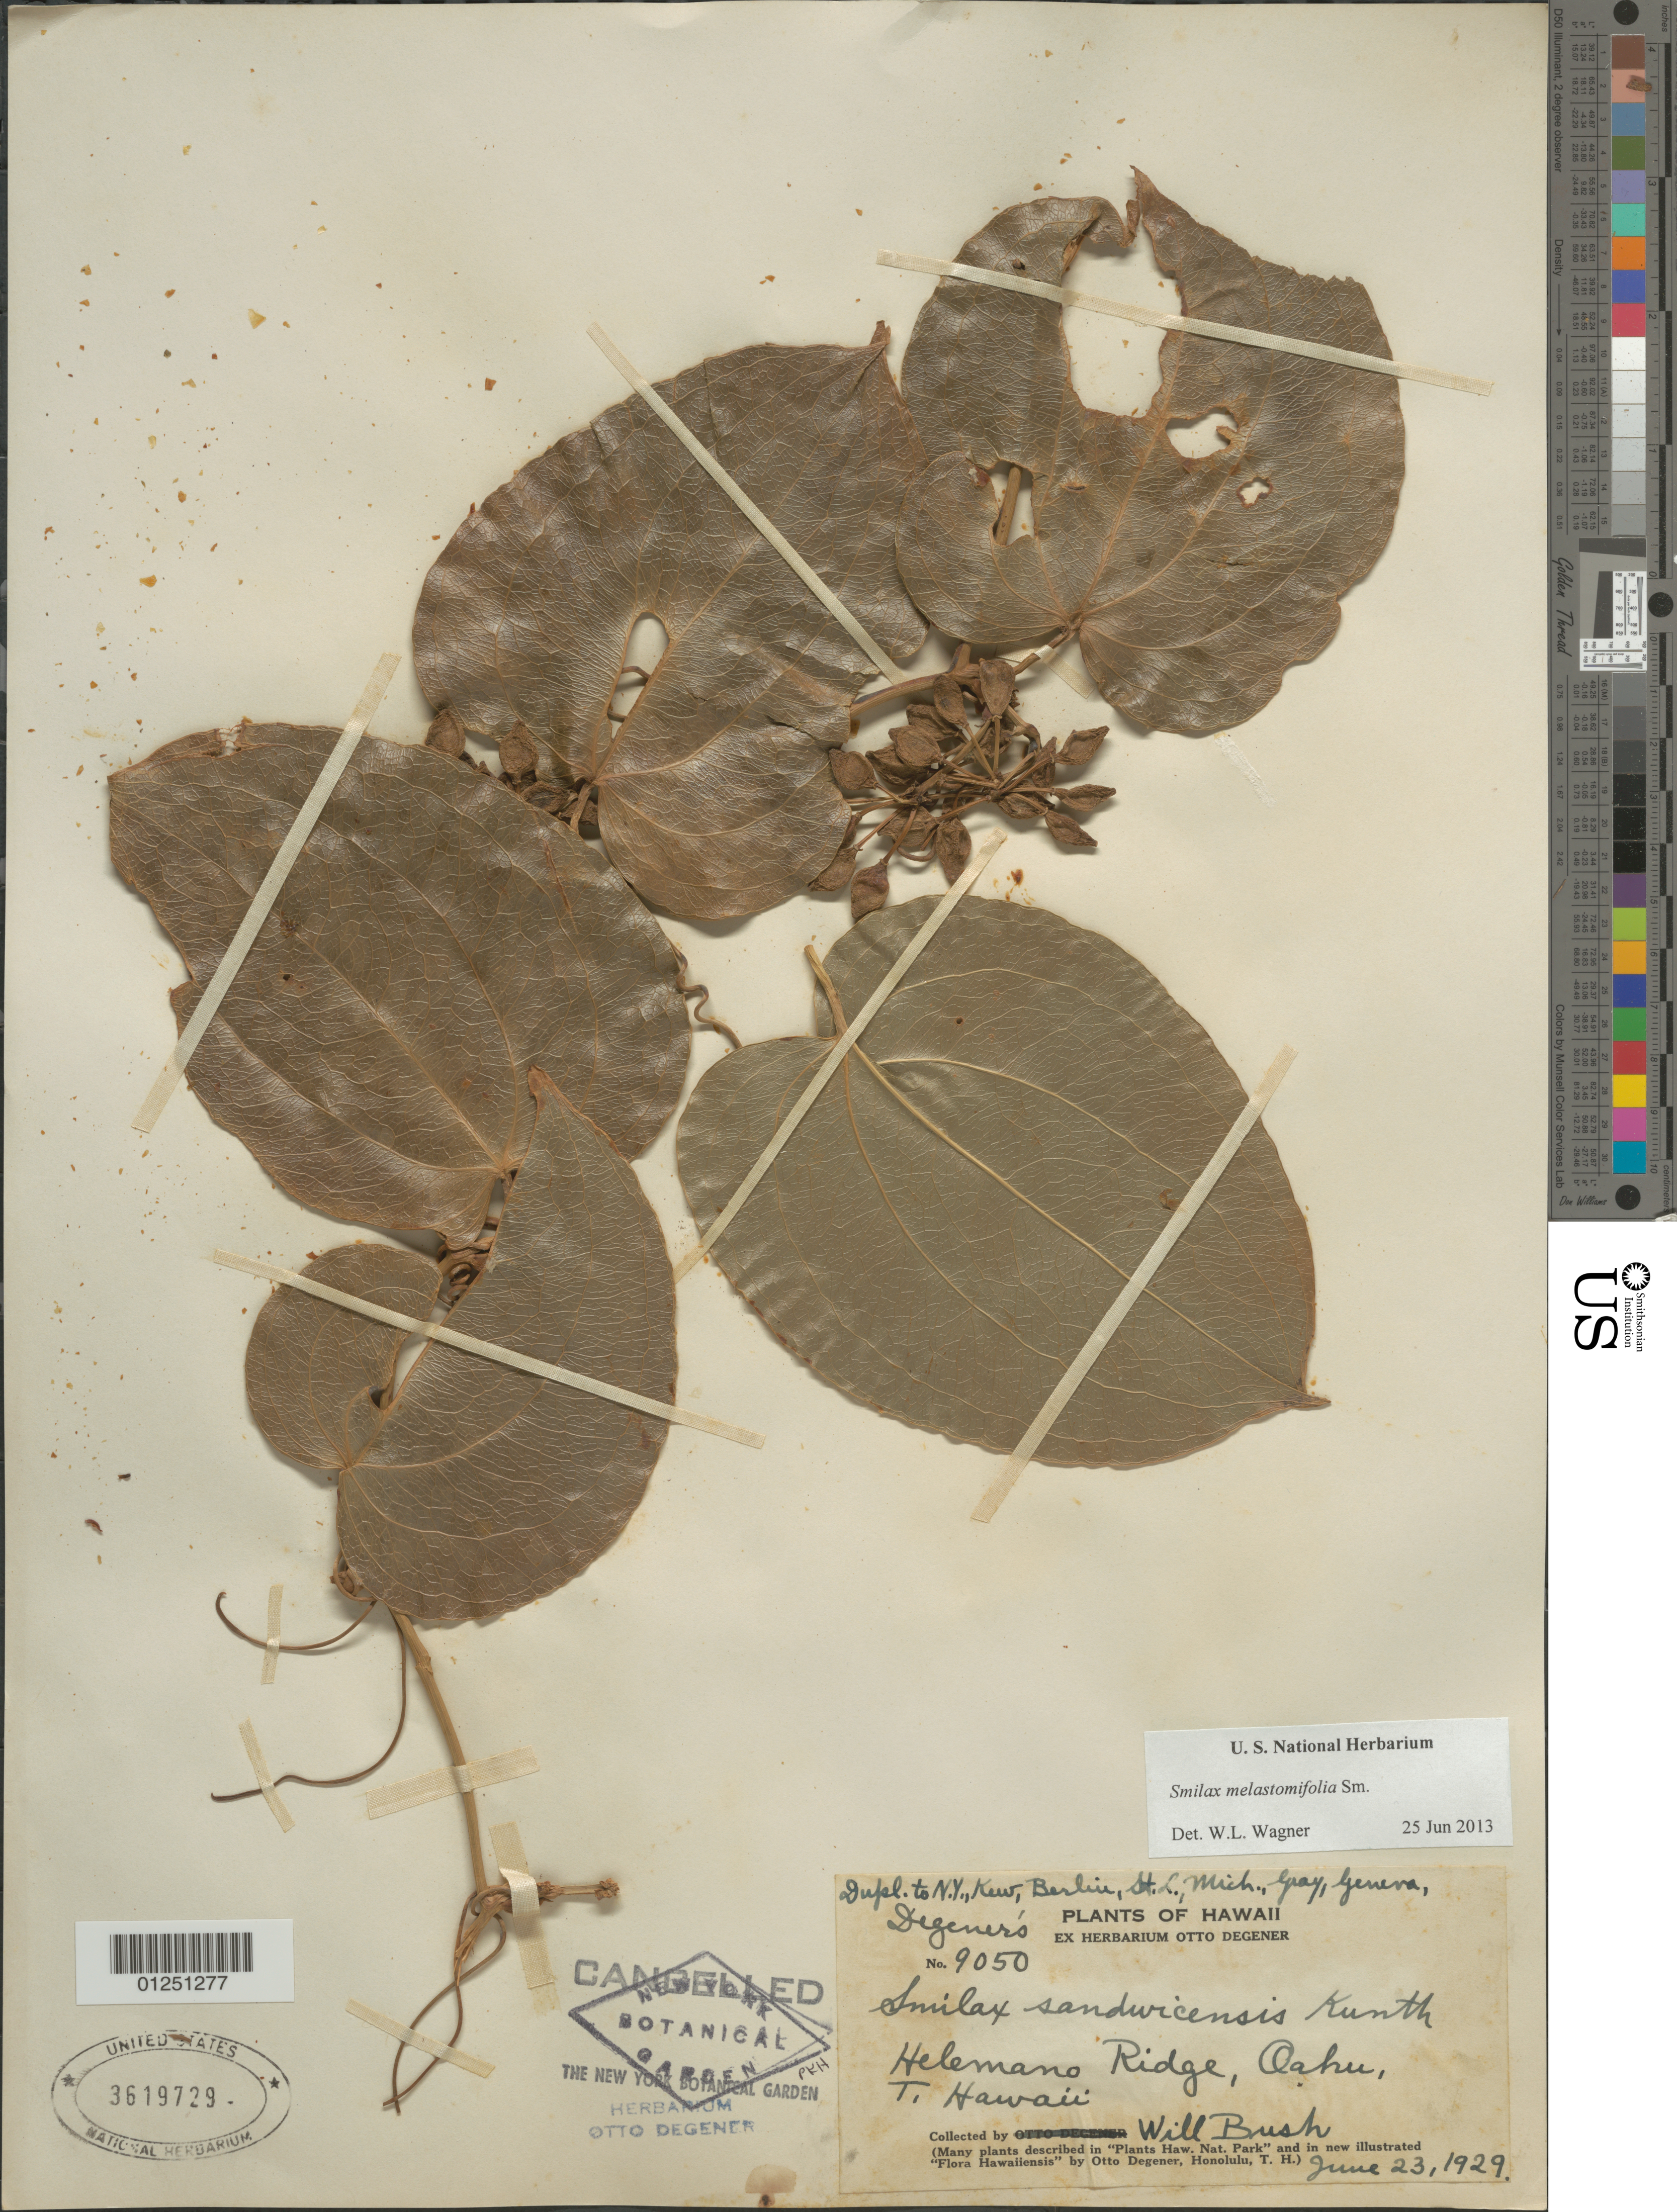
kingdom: Plantae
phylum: Tracheophyta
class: Liliopsida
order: Liliales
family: Smilacaceae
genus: Smilax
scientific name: Smilax melastomifolia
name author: Sm.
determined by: Wagner, W. L., (BOT), Smithsonian Institution - National Museum of Natural History (UNITED STATES)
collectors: W. Bush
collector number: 9050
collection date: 1929-06-23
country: United States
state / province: Hawaii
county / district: Honolulu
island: Oahu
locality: Helemano Ridge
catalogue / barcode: US 3619729